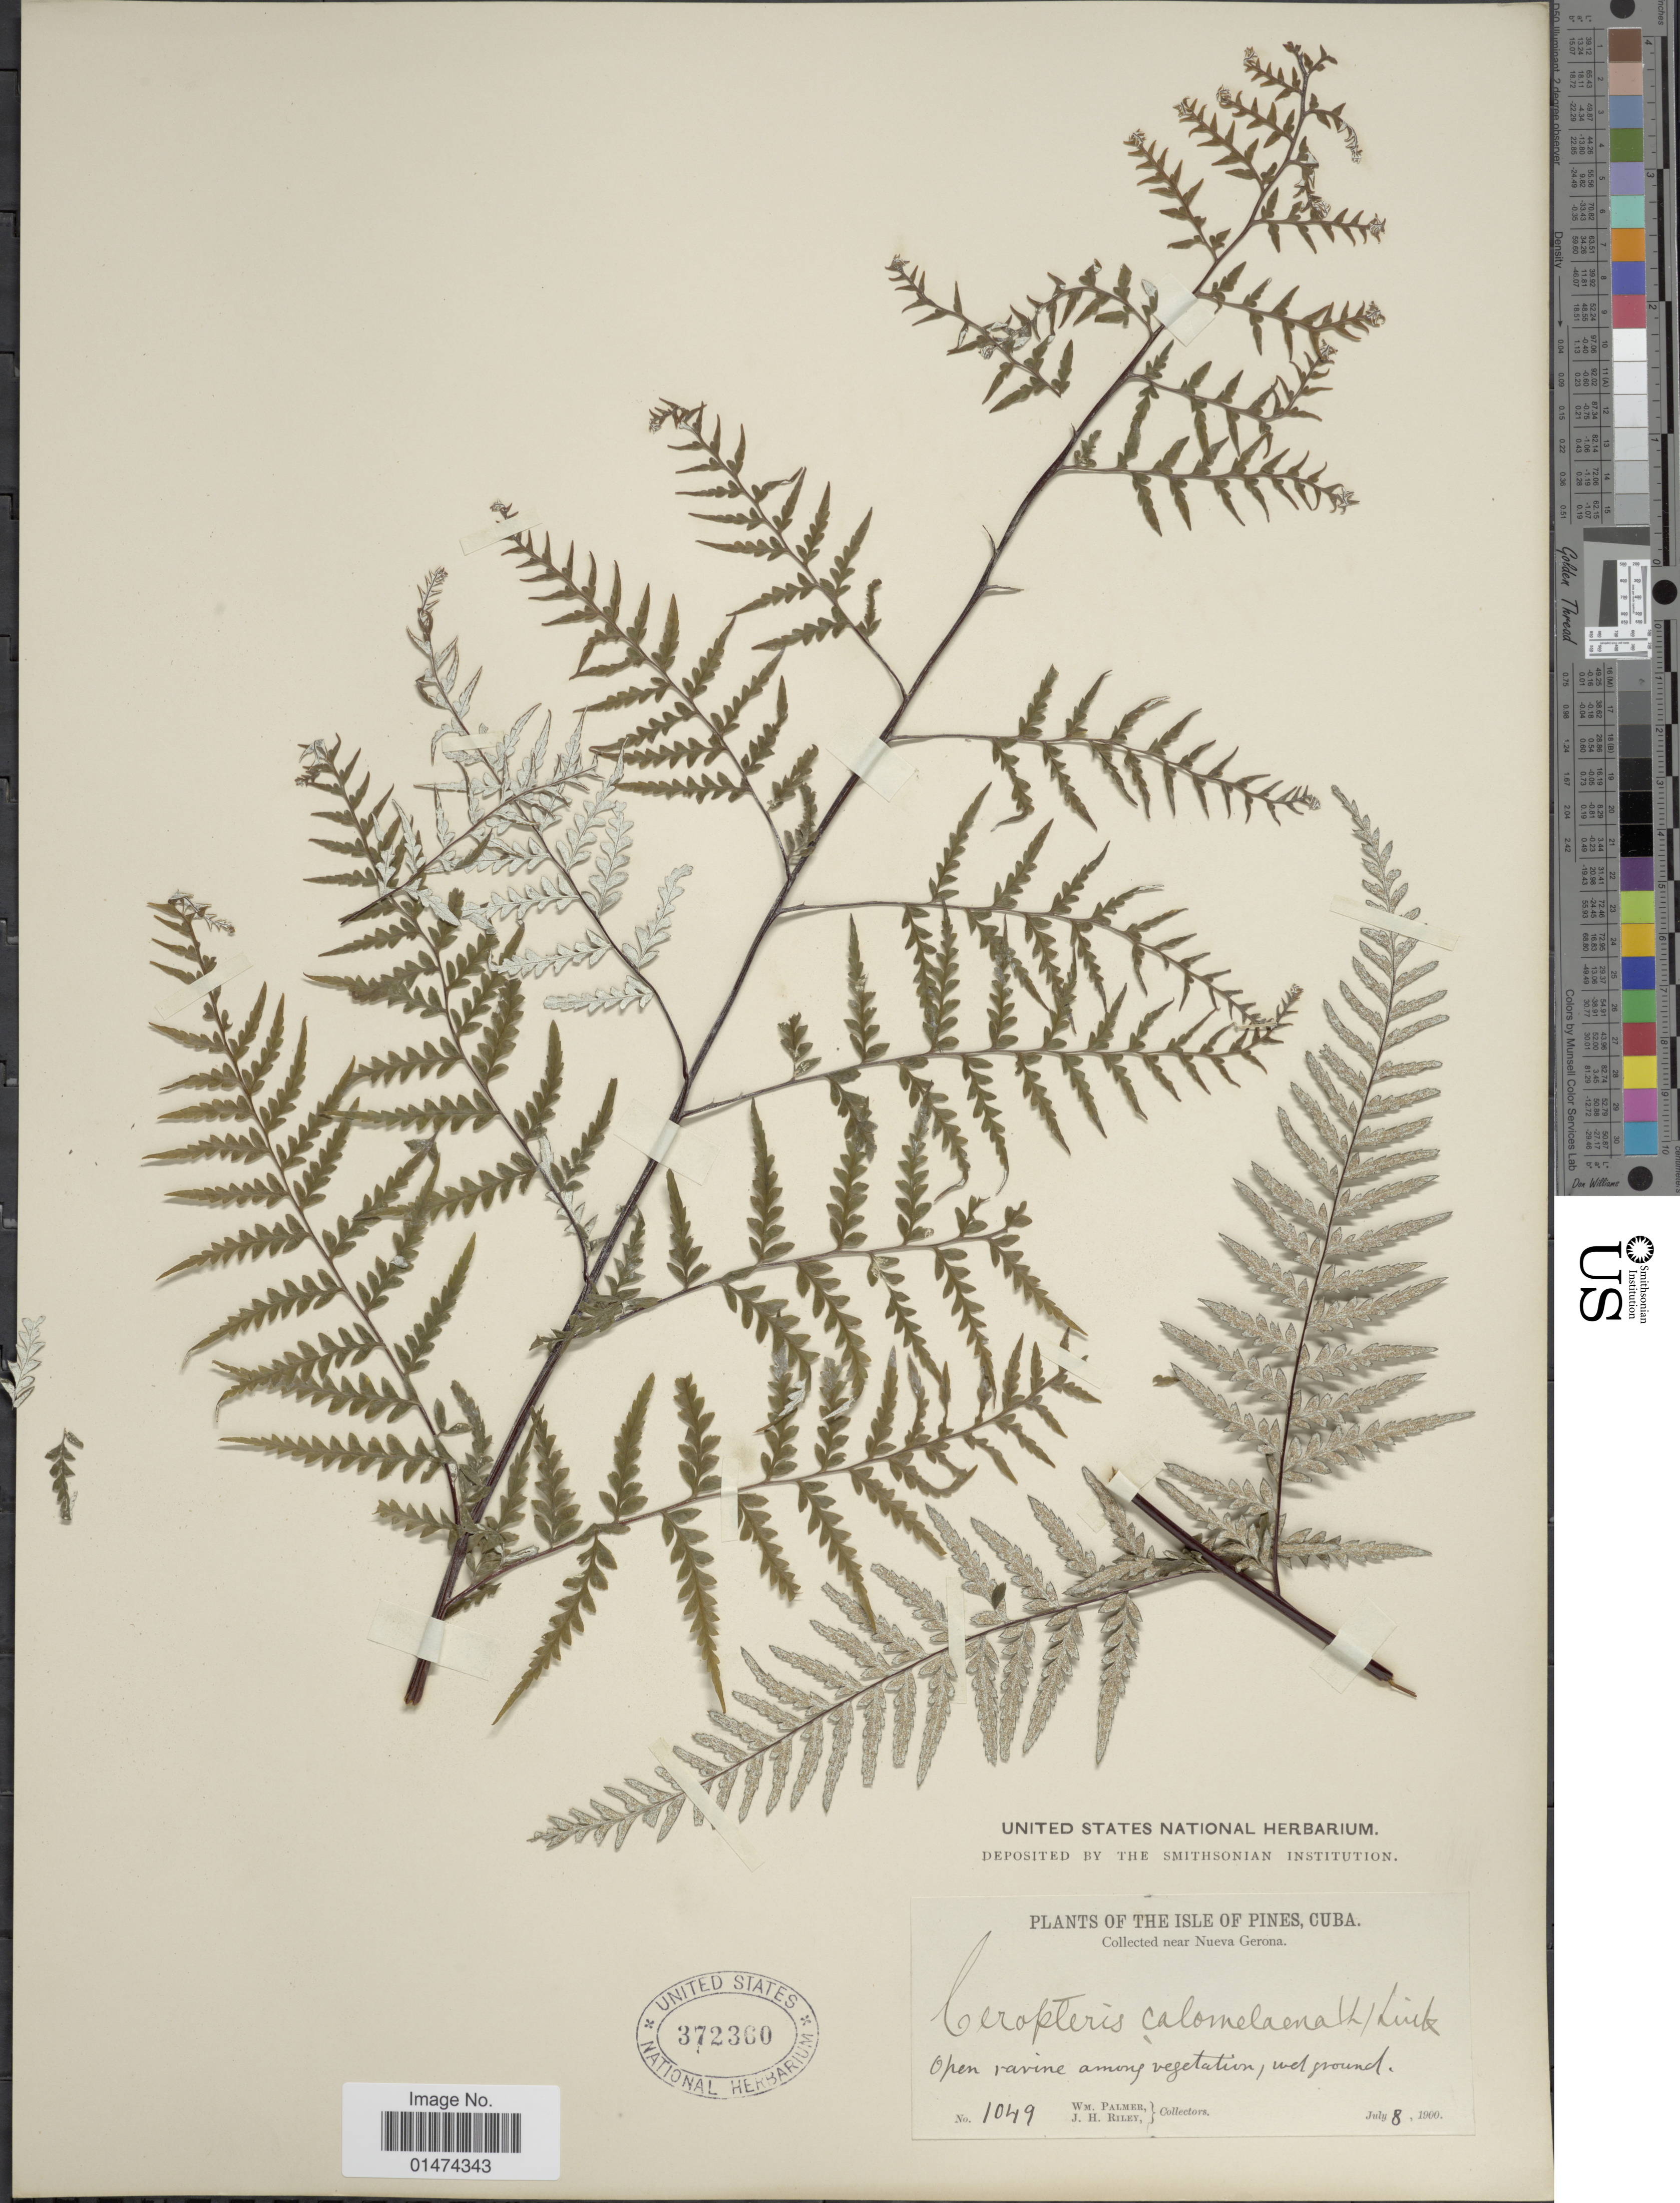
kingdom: Plantae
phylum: Tracheophyta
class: Polypodiopsida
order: Polypodiales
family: Pteridaceae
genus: Pityrogramma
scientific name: Pityrogramma calomelanos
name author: (L.) Link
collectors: W. Palmer & J. H. Riley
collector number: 1049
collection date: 1900-07-08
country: New Caledonia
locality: Plants of the Isle of Pines, Cuba, Collected near Nueva Gerona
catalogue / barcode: US 372360